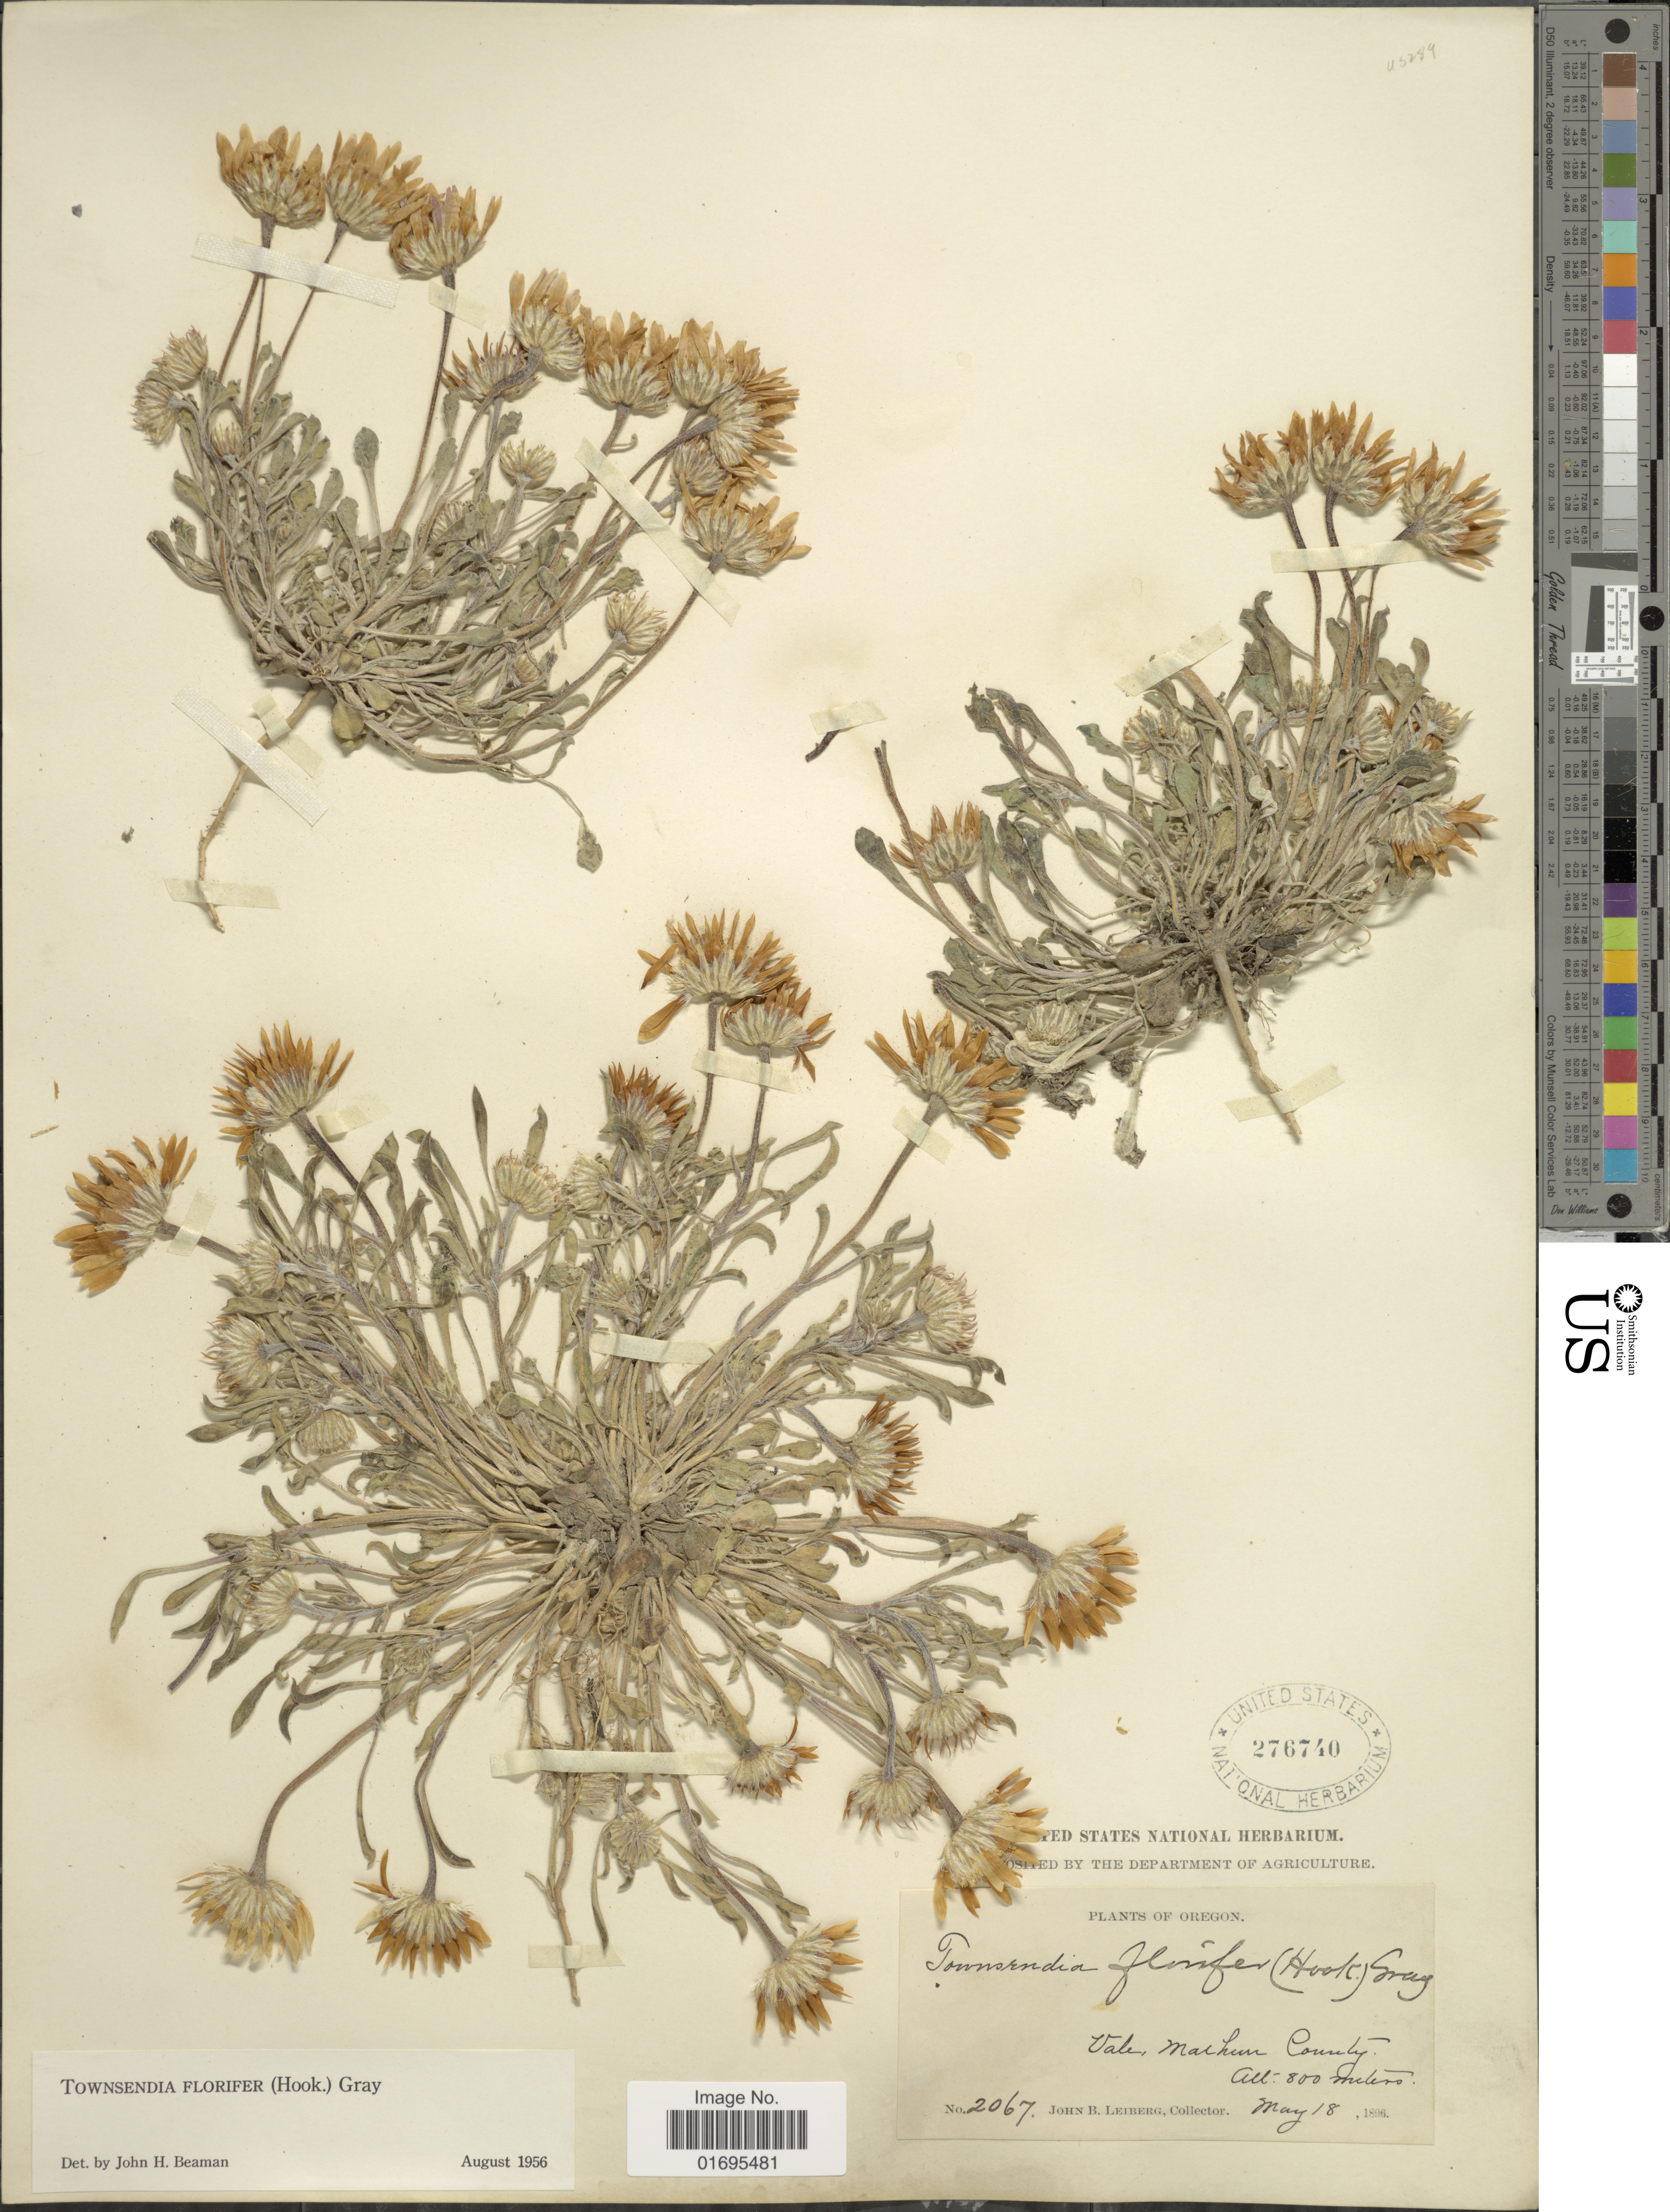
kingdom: Plantae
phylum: Tracheophyta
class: Magnoliopsida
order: Asterales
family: Asteraceae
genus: Townsendia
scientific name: Townsendia florifer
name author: (Hook.) A. Gray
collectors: J. B. Leiberg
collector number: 2067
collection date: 1896-05-18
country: United States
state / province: Oregon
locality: Vale, Marhun County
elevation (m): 800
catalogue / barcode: US 276740